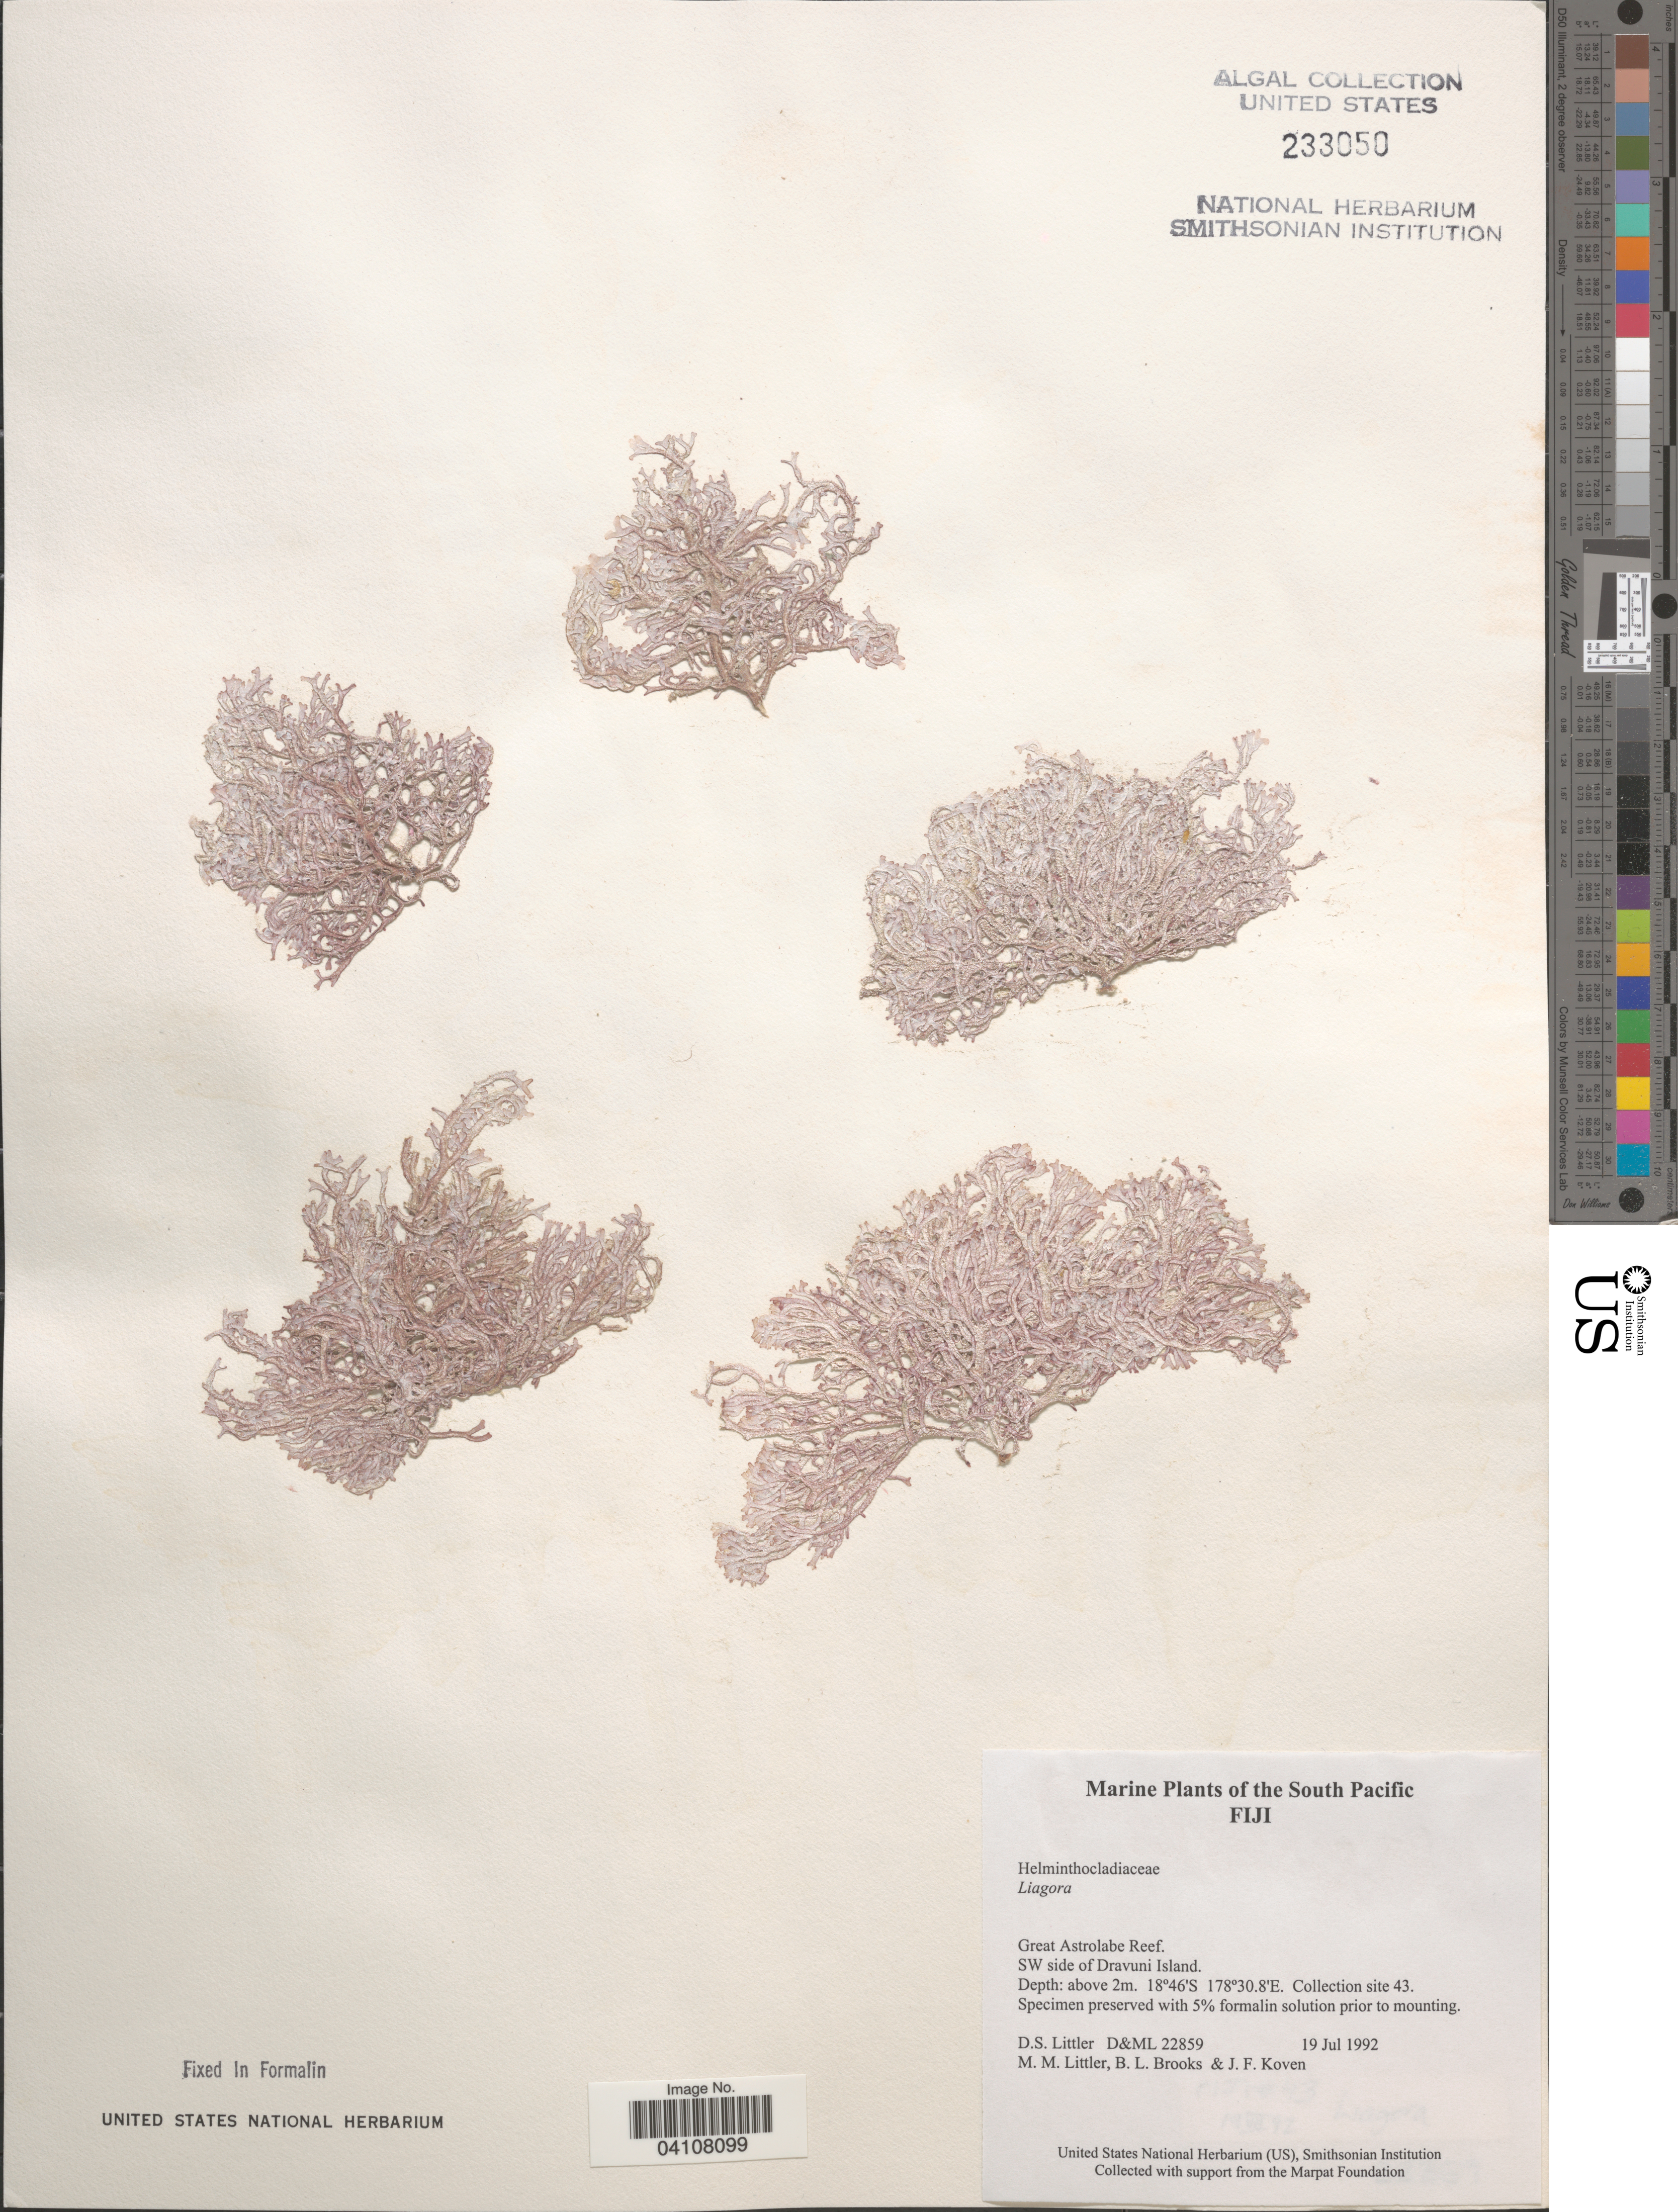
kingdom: Plantae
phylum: Rhodophyta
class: Florideophyceae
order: Nemaliales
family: Liagoraceae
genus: Liagora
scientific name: Liagora sp.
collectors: D. S. Littler, B. Brooks & J. Koven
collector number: D&ML22859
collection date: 1992-07-19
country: Fiji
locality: The South Pacific. Great Astrolabe Reef. SW side of Dravuni Island. Collection site 43.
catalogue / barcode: US 233050